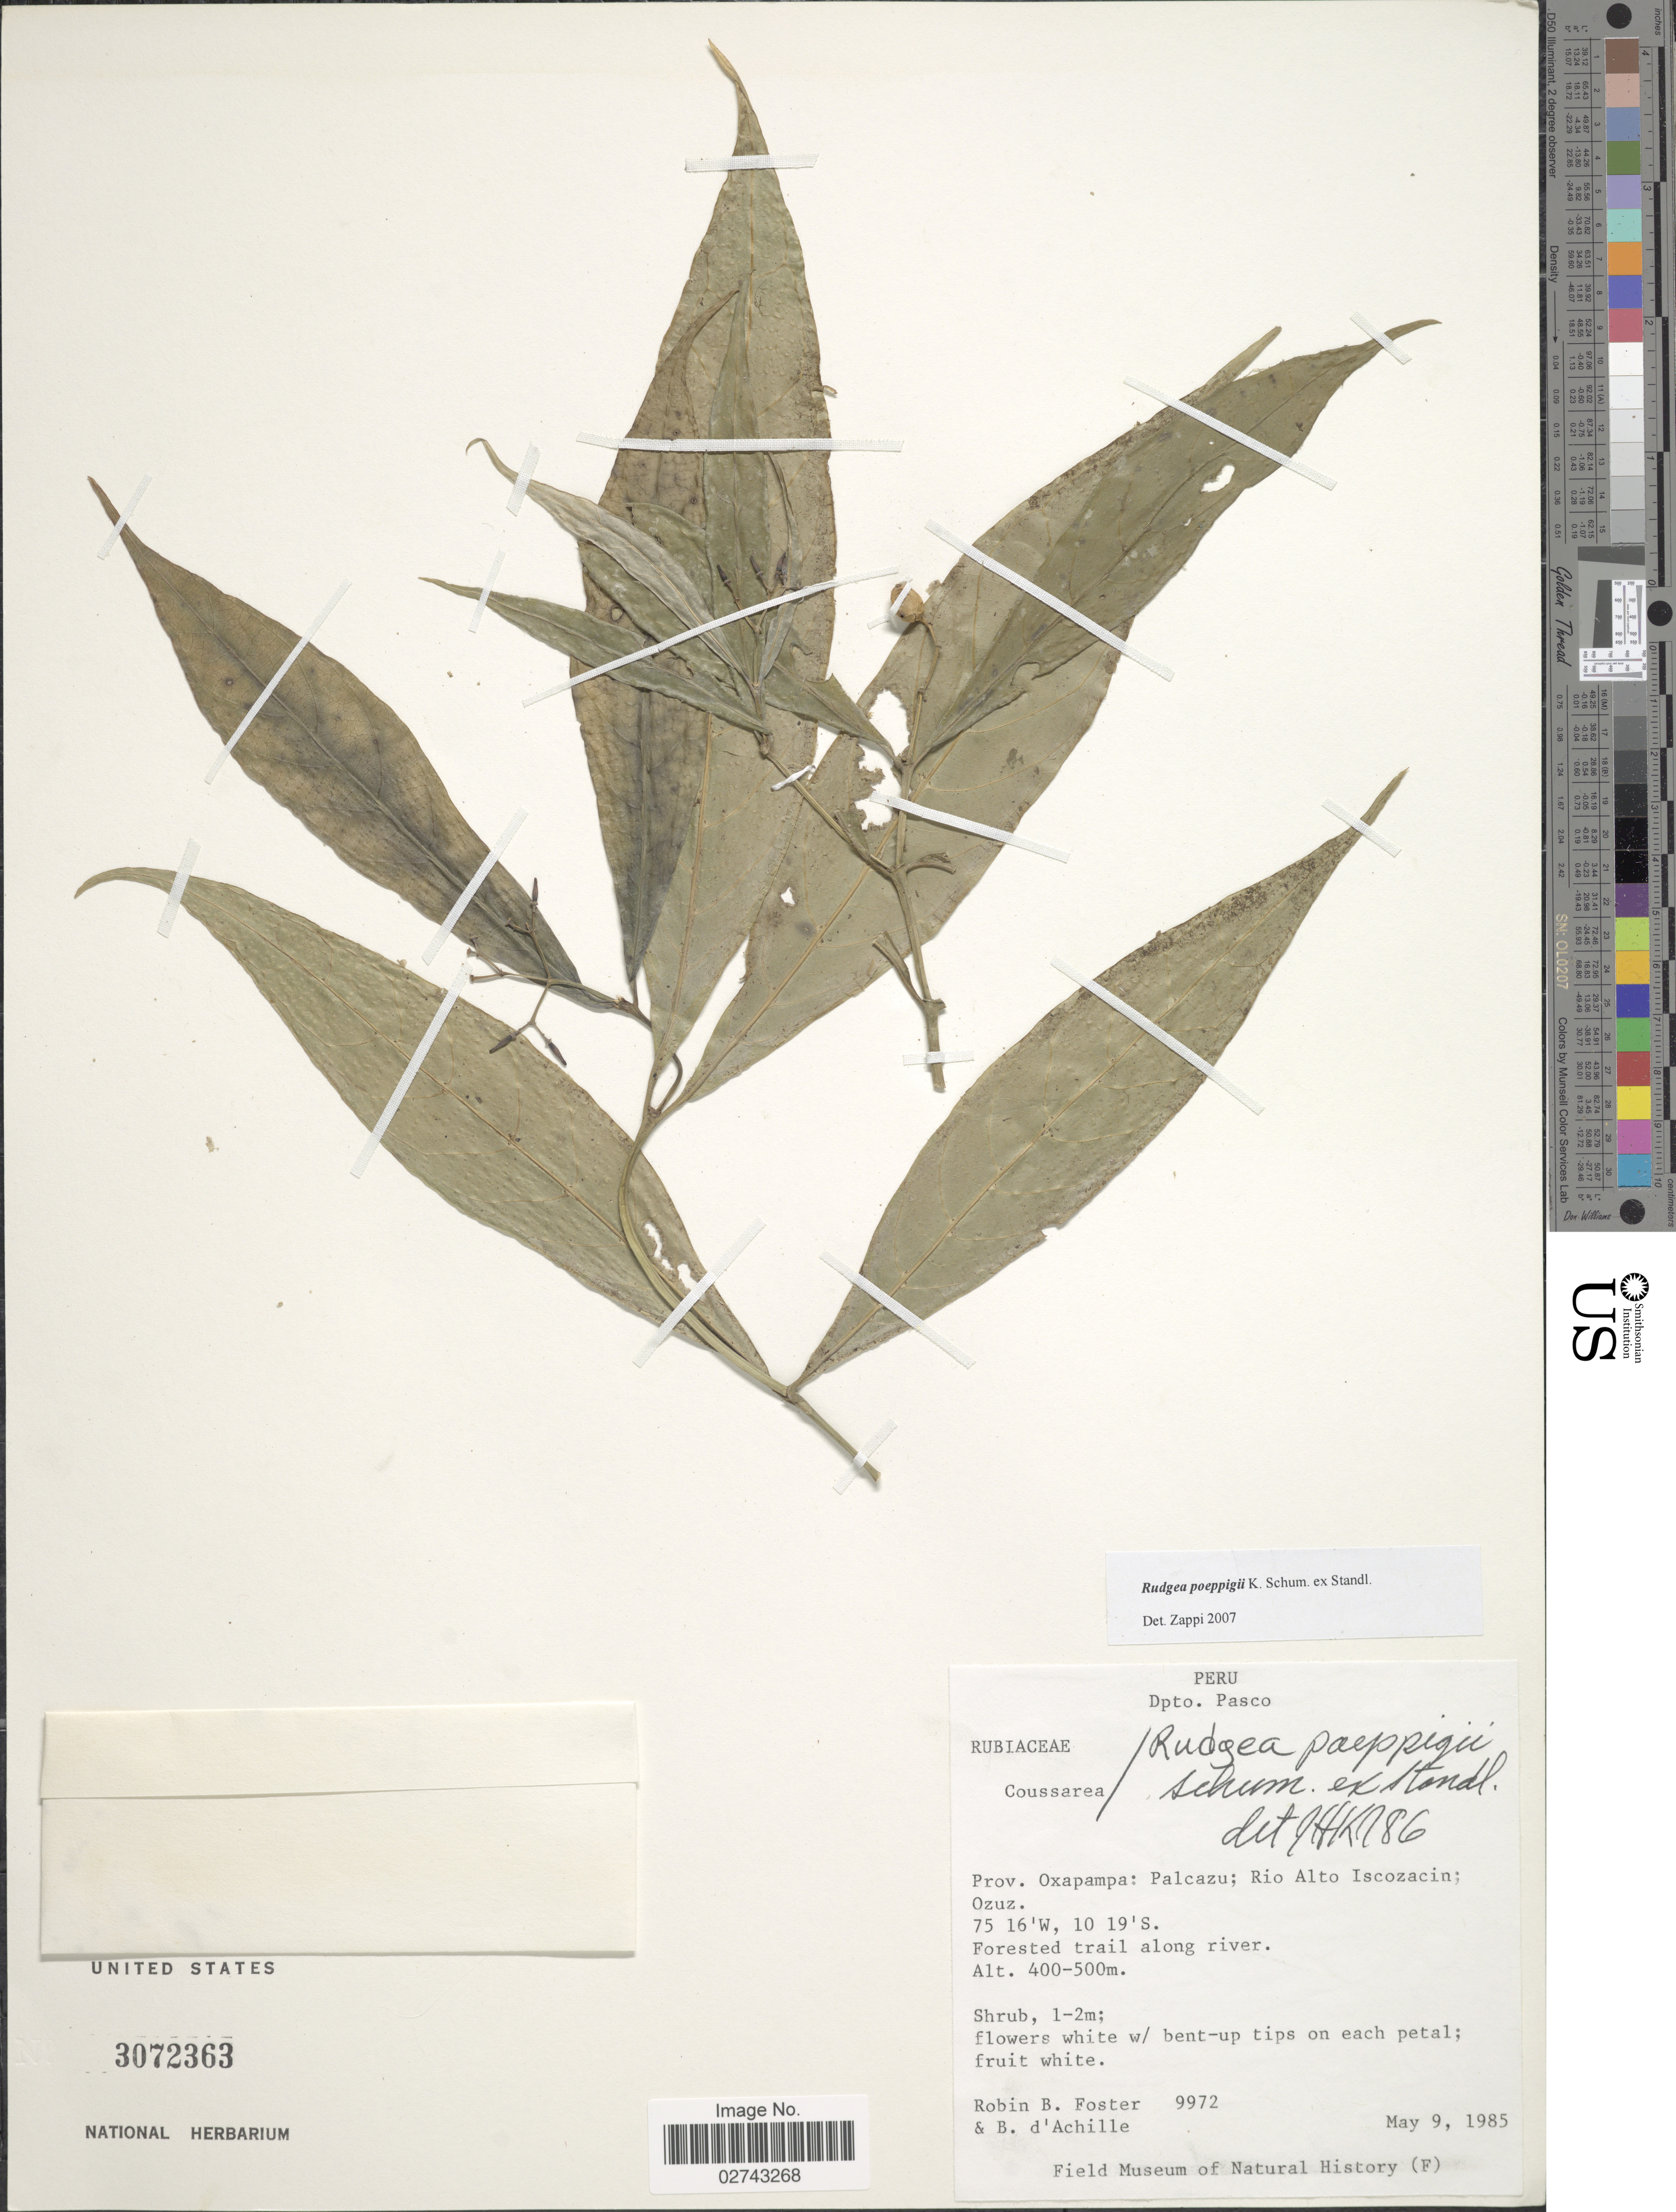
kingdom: Plantae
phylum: Tracheophyta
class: Magnoliopsida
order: Gentianales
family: Rubiaceae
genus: Rudgea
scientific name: Rudgea poeppigii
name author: Schum.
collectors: R. B. Foster & B. d'Achille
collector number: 9972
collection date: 1985-05-09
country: Peru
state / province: Pasco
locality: Prov. Oxapampa: Palcazu; Rio Alto Iscozacin Ozuz, forested trail along river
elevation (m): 400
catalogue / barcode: US 3072363